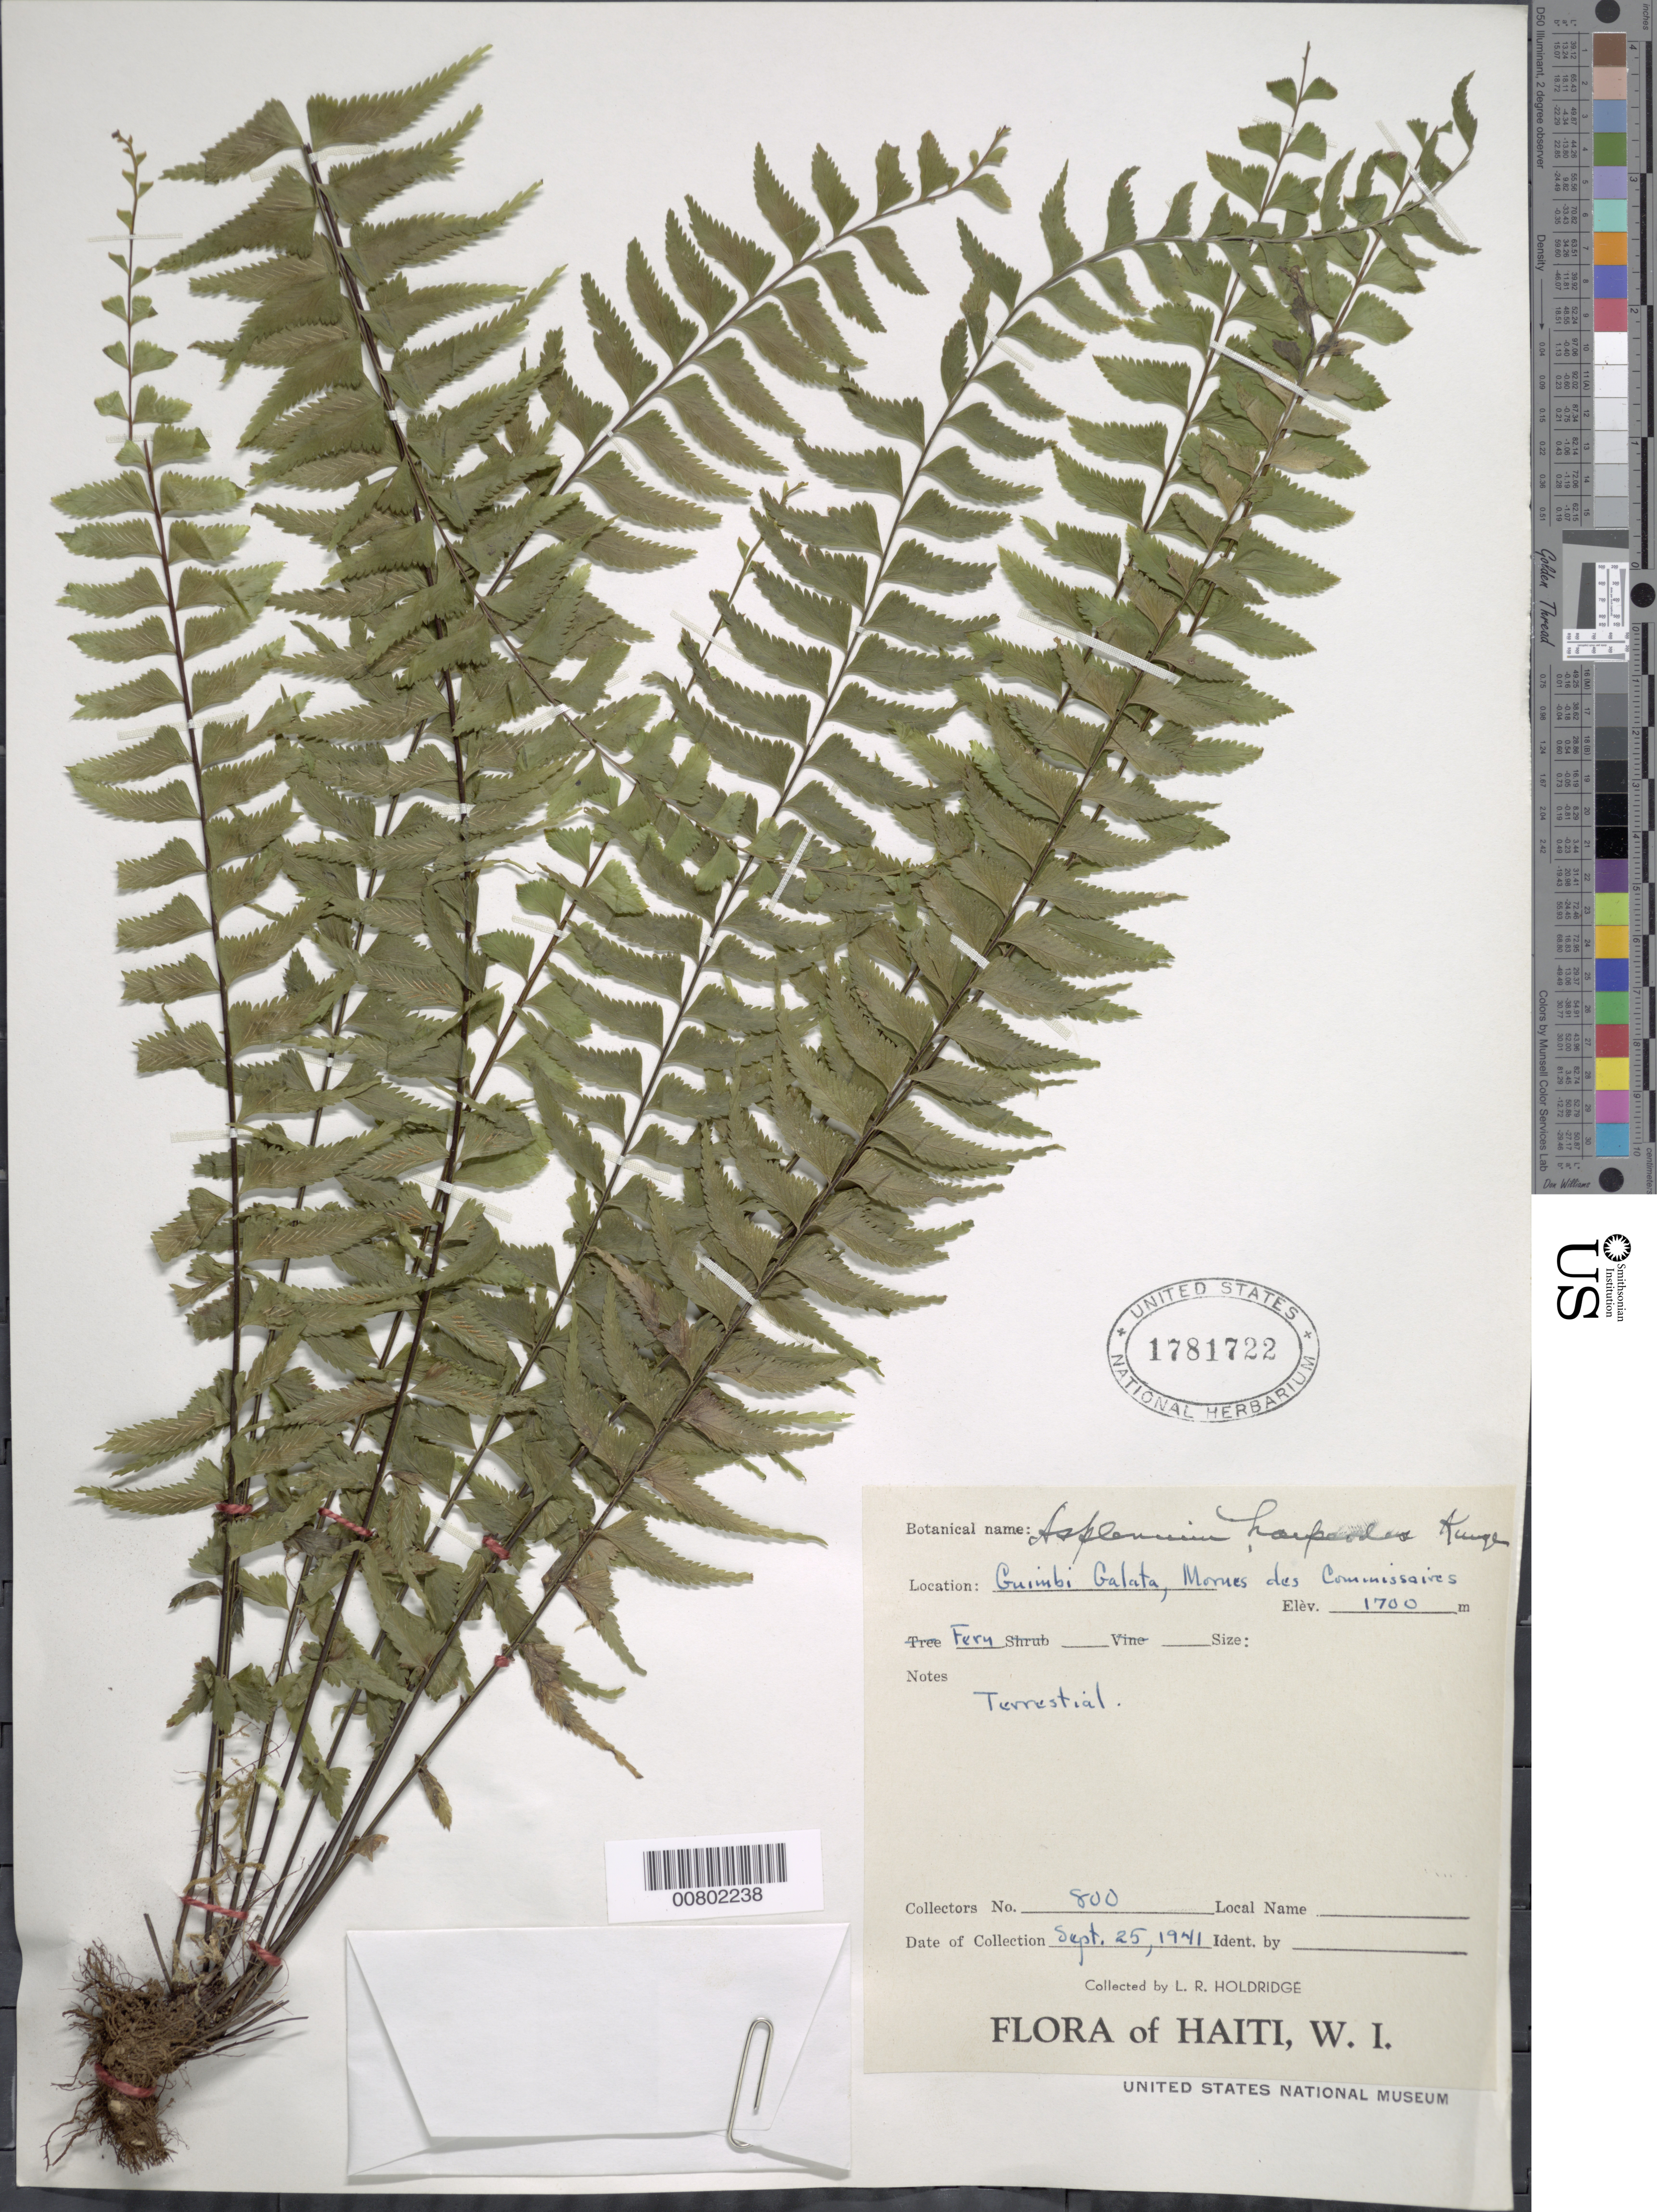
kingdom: Plantae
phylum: Tracheophyta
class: Polypodiopsida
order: Polypodiales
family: Aspleniaceae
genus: Asplenium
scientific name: Asplenium harpeodes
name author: Kunze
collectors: L. Holdridge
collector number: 800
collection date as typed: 25 Sep 1941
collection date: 1941-09-25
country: Haiti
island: Hispaniola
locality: Guimbi Galata, Mornes des Commissaires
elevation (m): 17090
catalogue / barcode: US 1781722